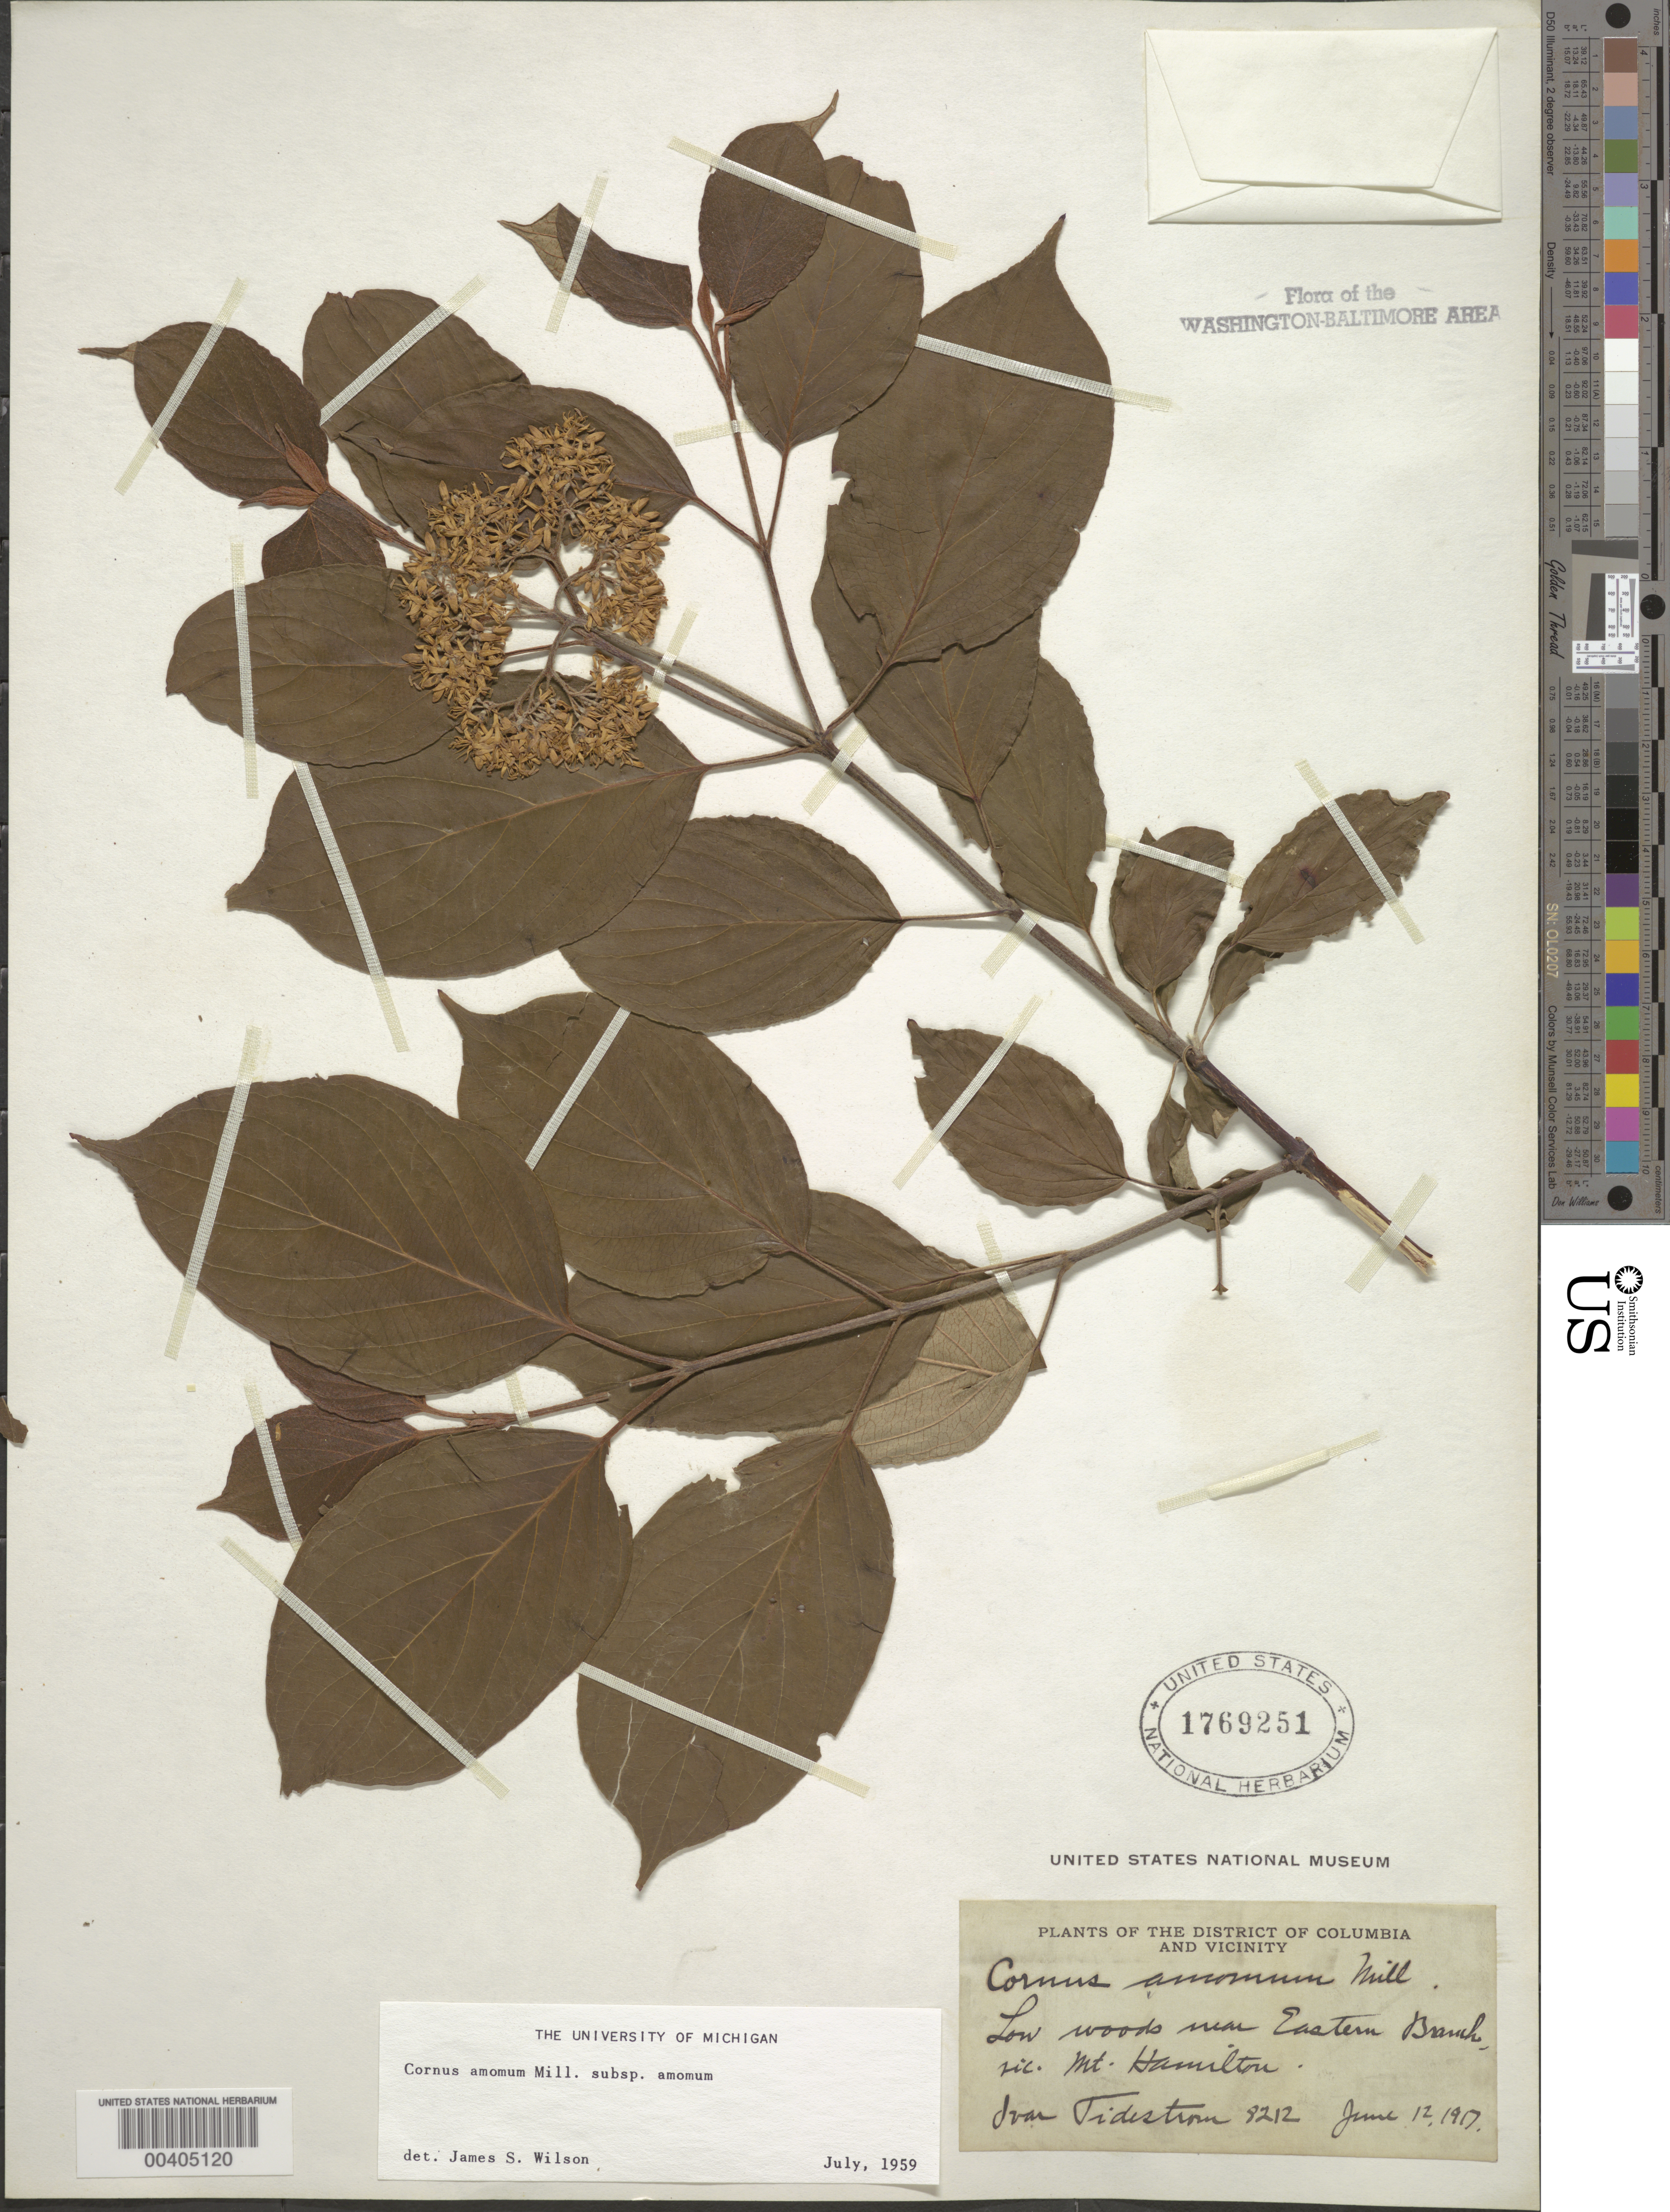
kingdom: Plantae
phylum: Tracheophyta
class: Magnoliopsida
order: Cornales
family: Cornaceae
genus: Cornus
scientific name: Cornus amomum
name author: Mill.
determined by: Wilson, J. S., (MICH), University of Michigan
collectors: I. F. Tidestrom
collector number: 8212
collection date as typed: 12 Jun 1917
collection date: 1917-06-12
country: United States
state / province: District of Columbia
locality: Mt. Hamilton vicinity, near Eastern Branch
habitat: Low woods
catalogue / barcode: US 1769251